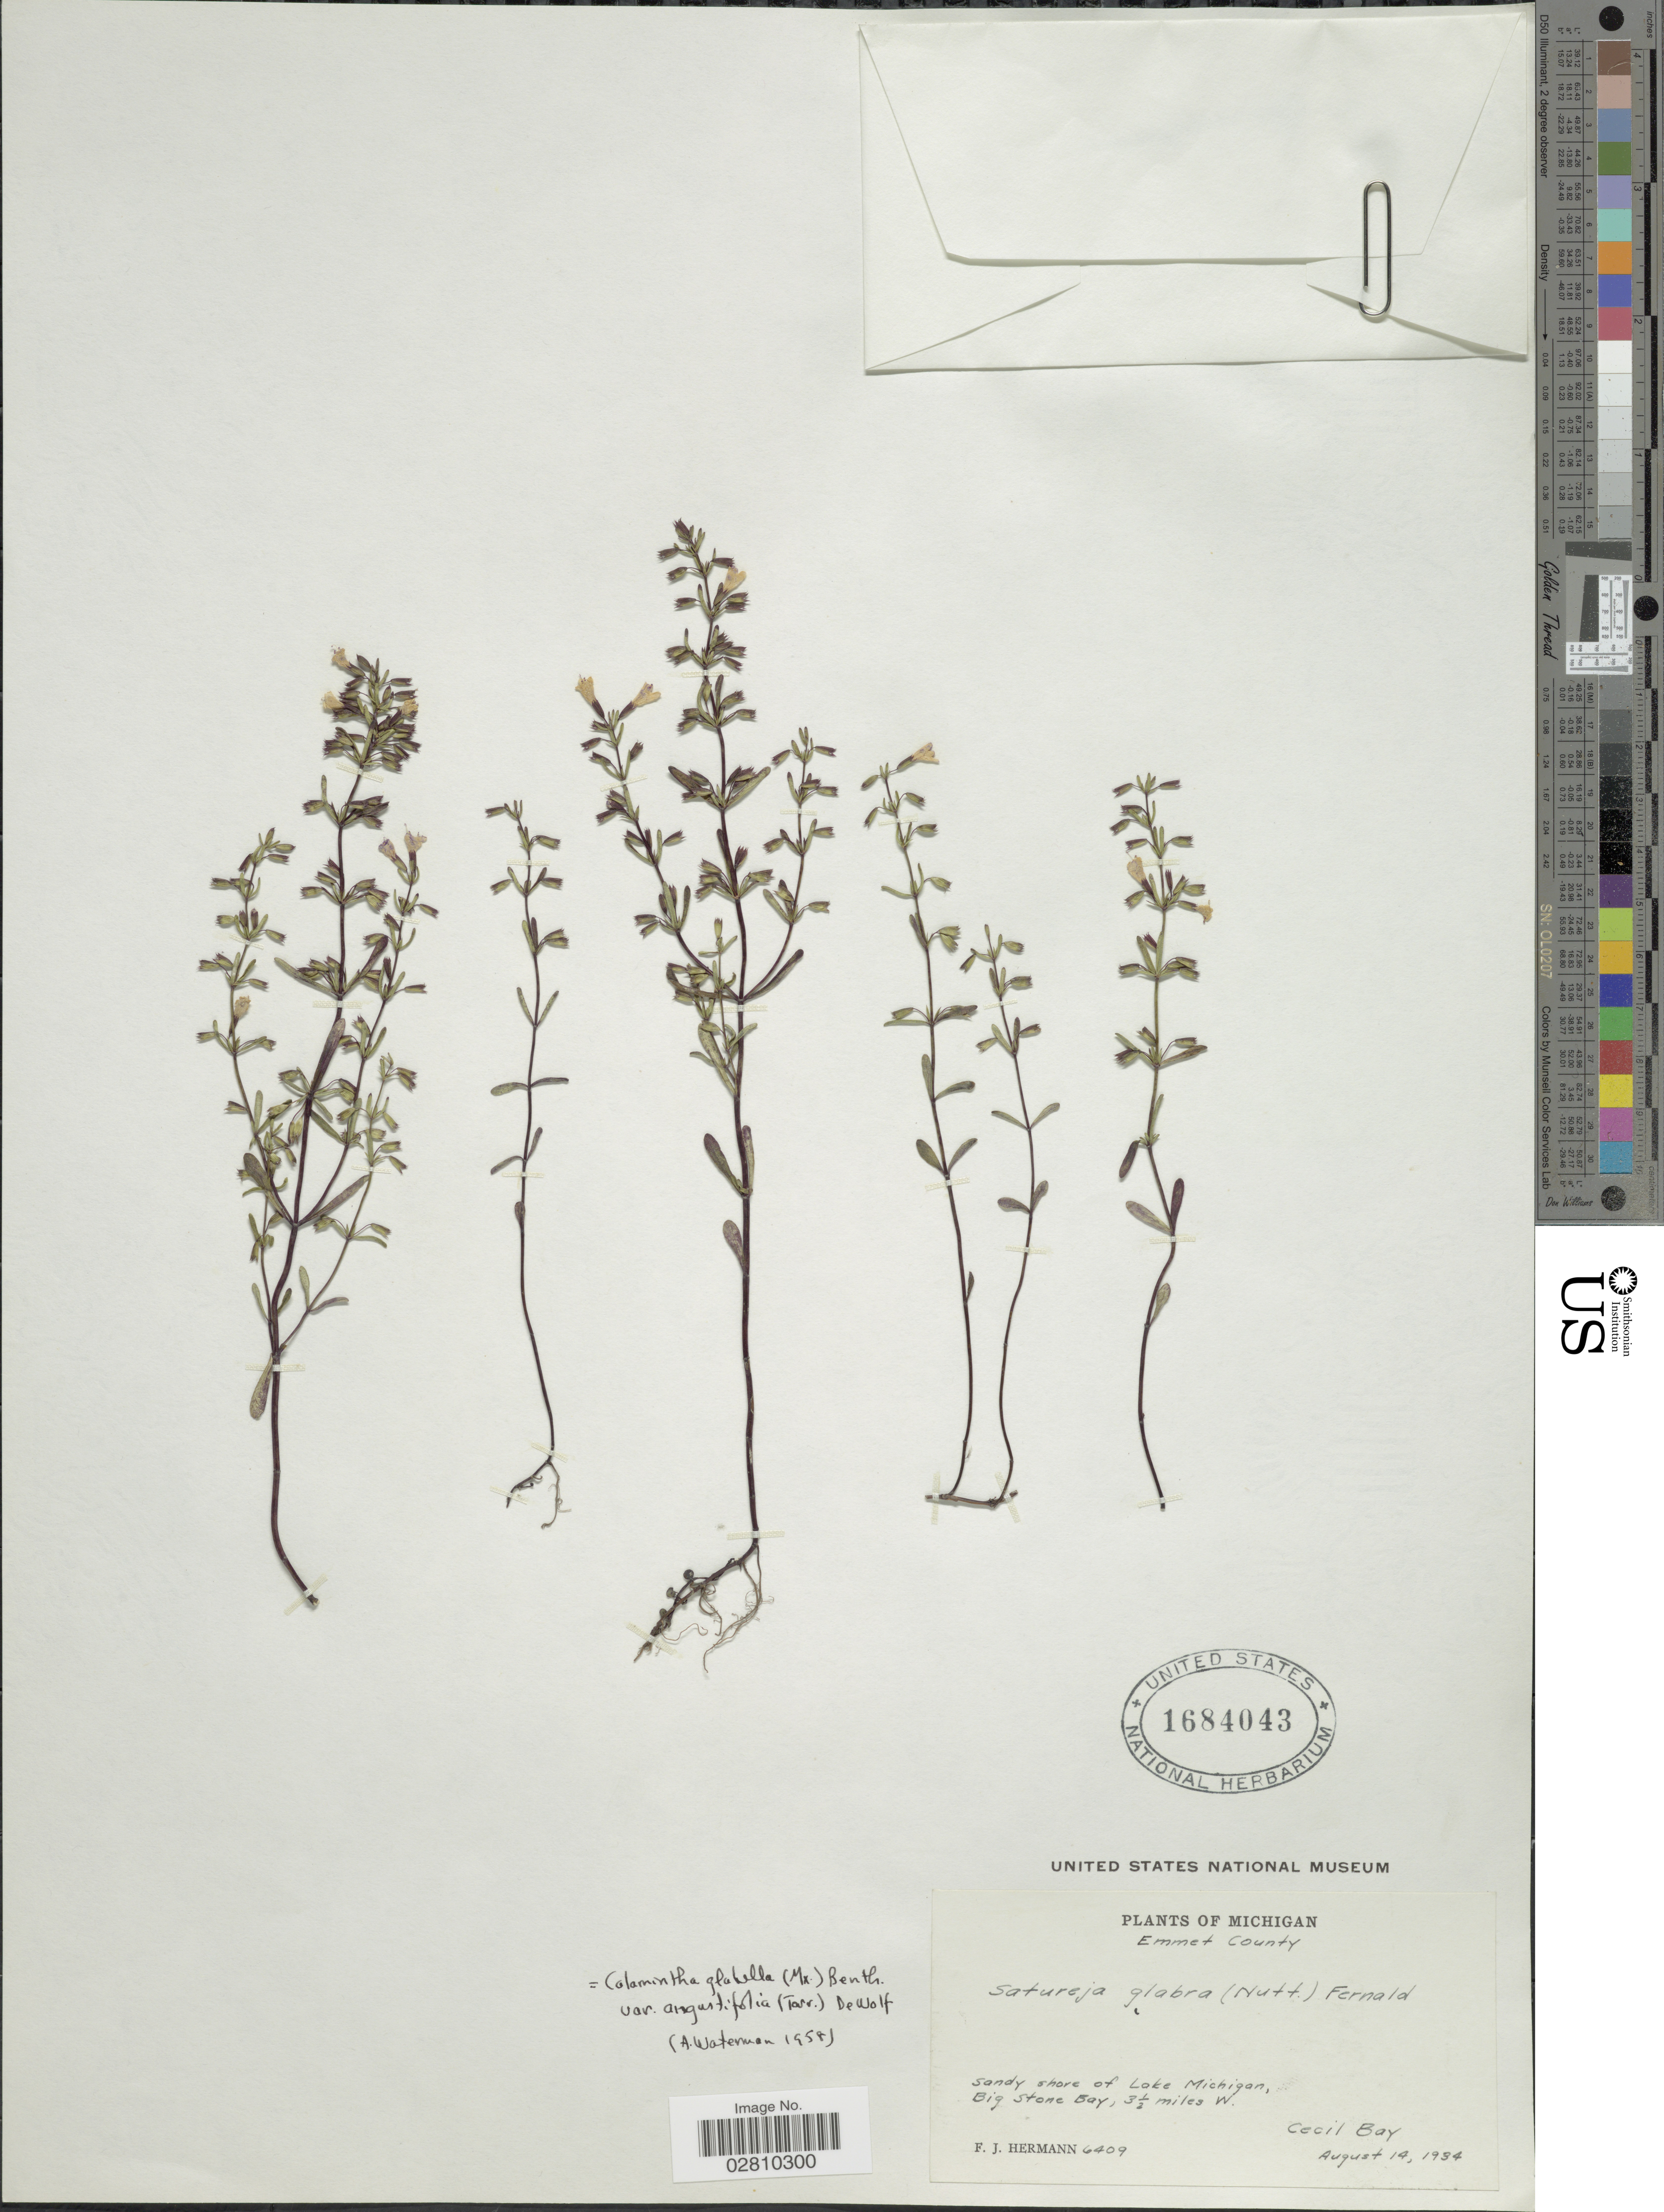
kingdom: Plantae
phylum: Tracheophyta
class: Magnoliopsida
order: Lamiales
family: Lamiaceae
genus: Clinopodium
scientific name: Clinopodium glabrum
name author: (Nutt.) Kuntze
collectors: F. J. Hermann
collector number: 6409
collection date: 1934-08-14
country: United States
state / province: Michigan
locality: Emmet County. Sandy shore of Lake Michigan, Big Stone Bay, 3½ miles W. Cecil Bay.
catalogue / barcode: US 1684043